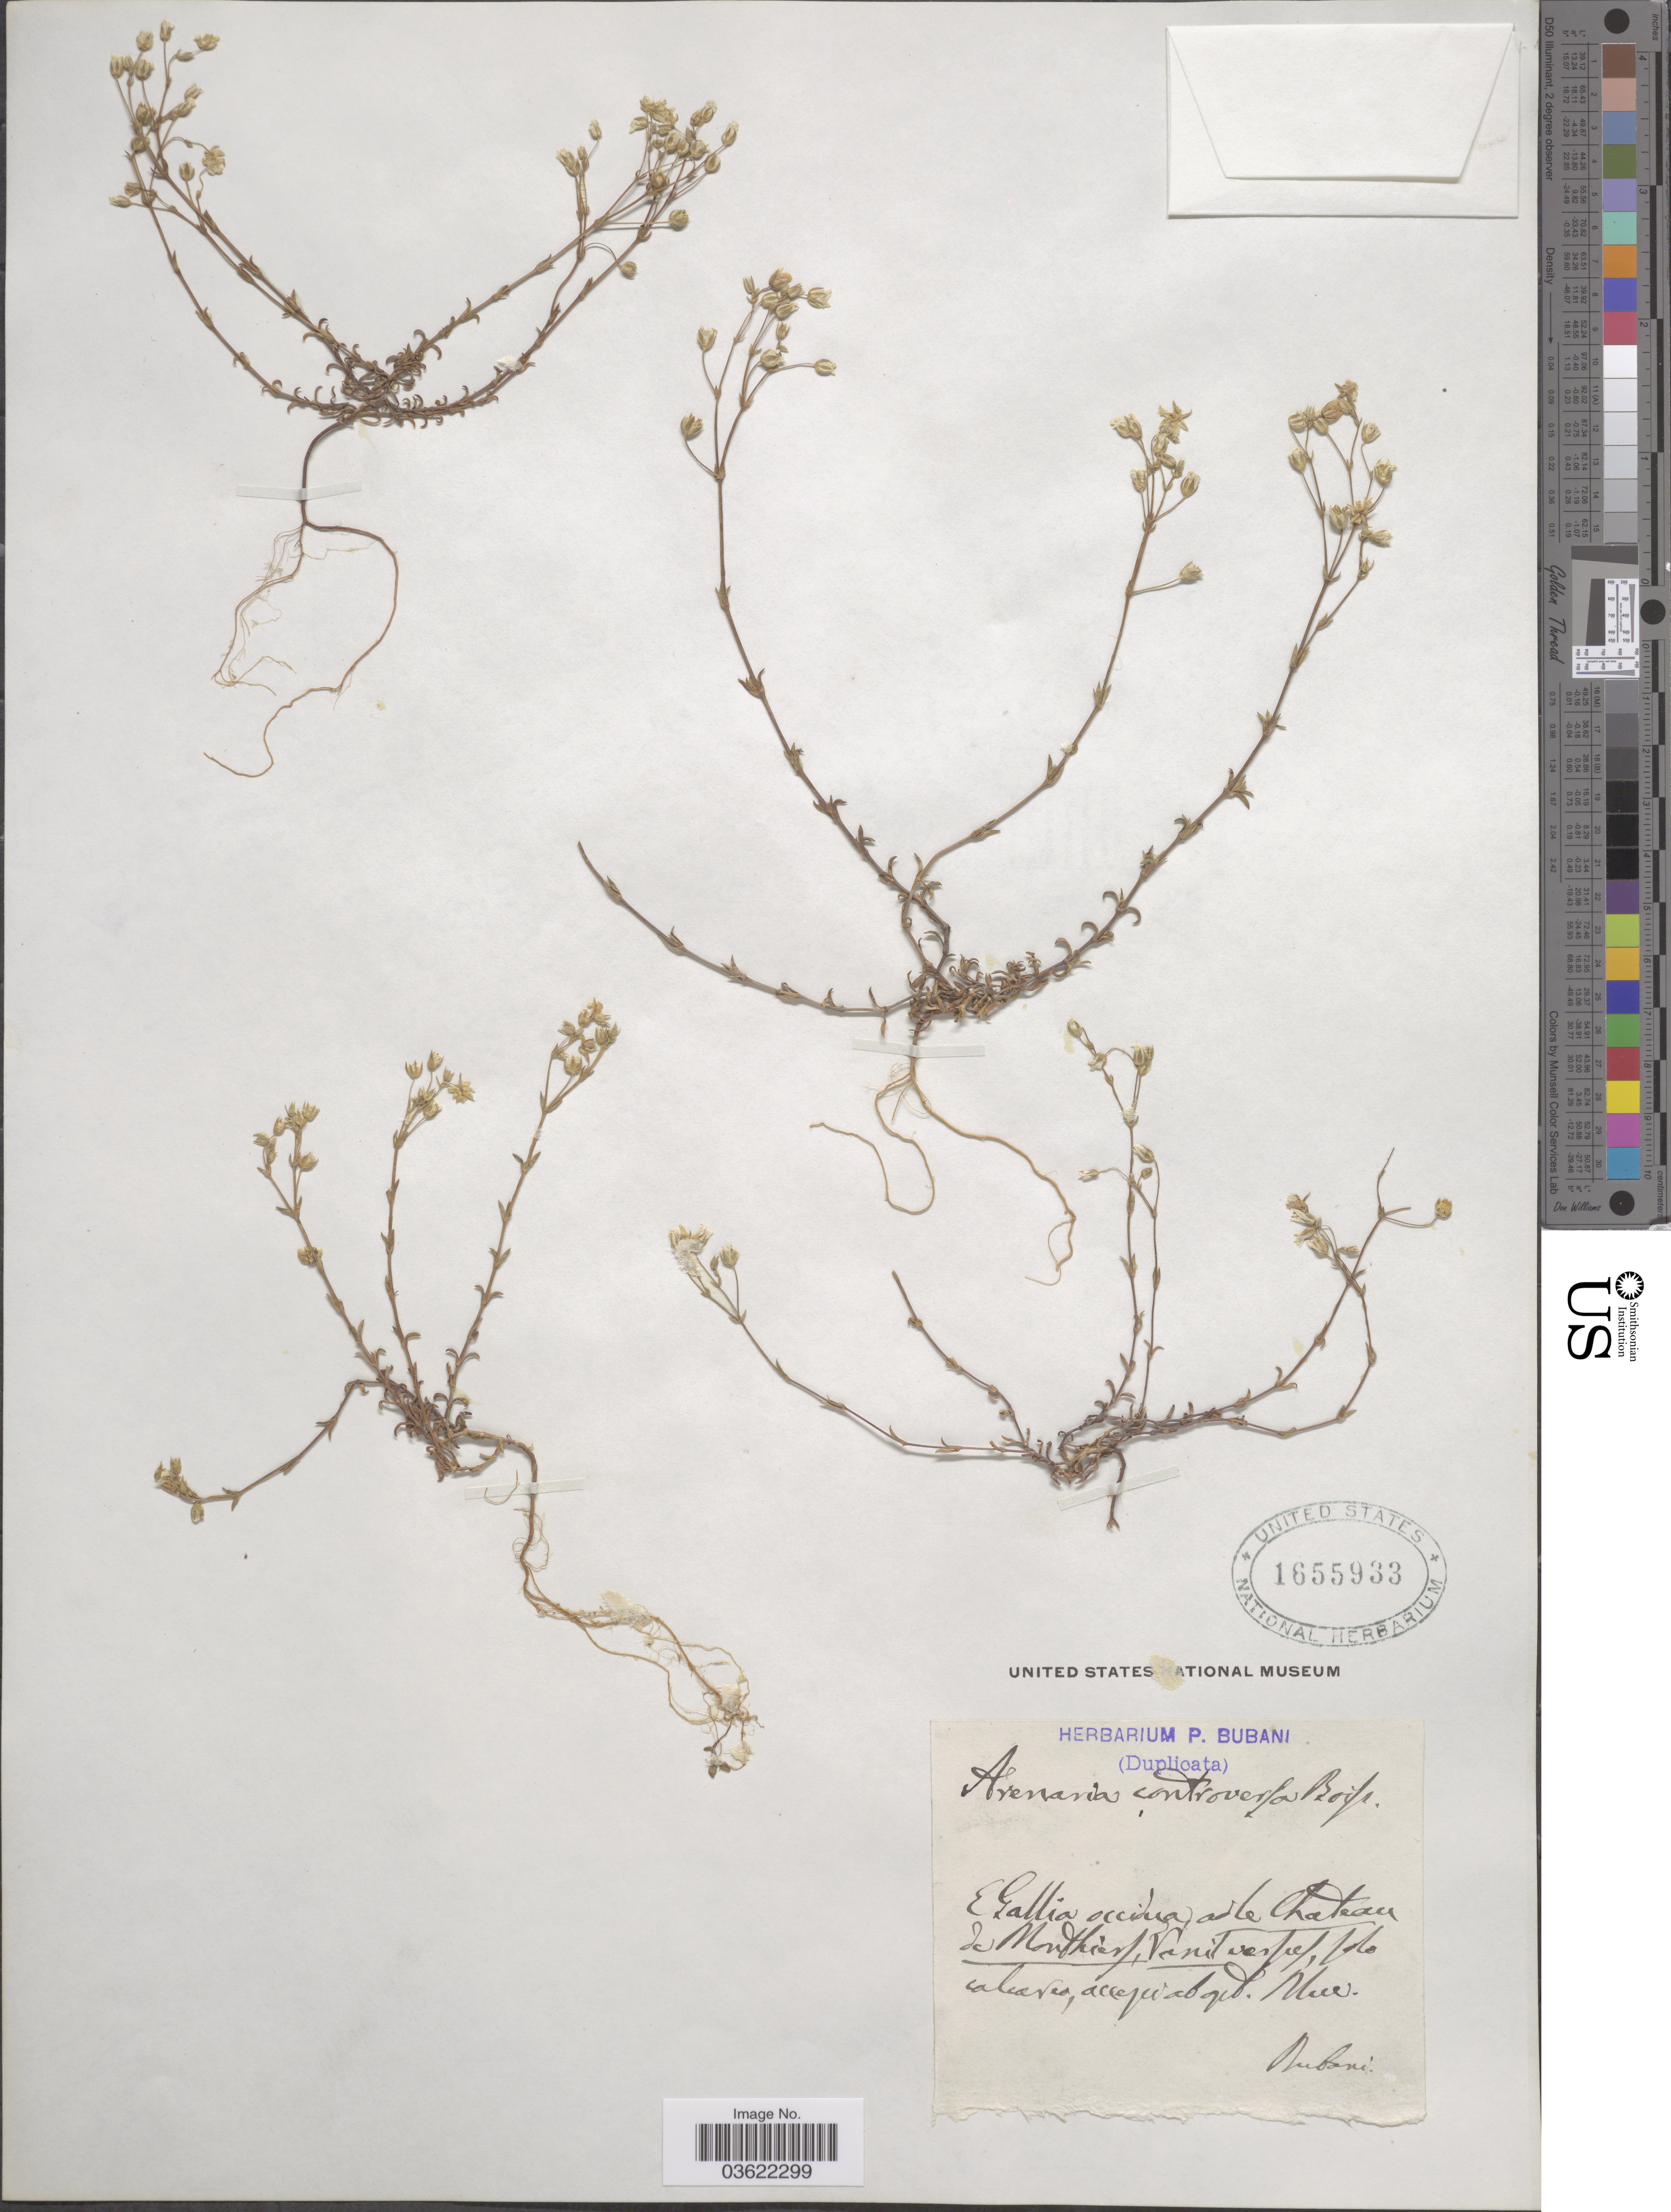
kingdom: Plantae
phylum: Tracheophyta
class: Magnoliopsida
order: Caryophyllales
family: Caryophyllaceae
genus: Arenaria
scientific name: Arenaria controversa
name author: Boiss.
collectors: P. Bubani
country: France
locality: E Gallia occidua ad le Chateau de Monthiers, Vanit vespres, lola calceres, accequi ab geb. Nue. [interpreted]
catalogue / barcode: US 1655933